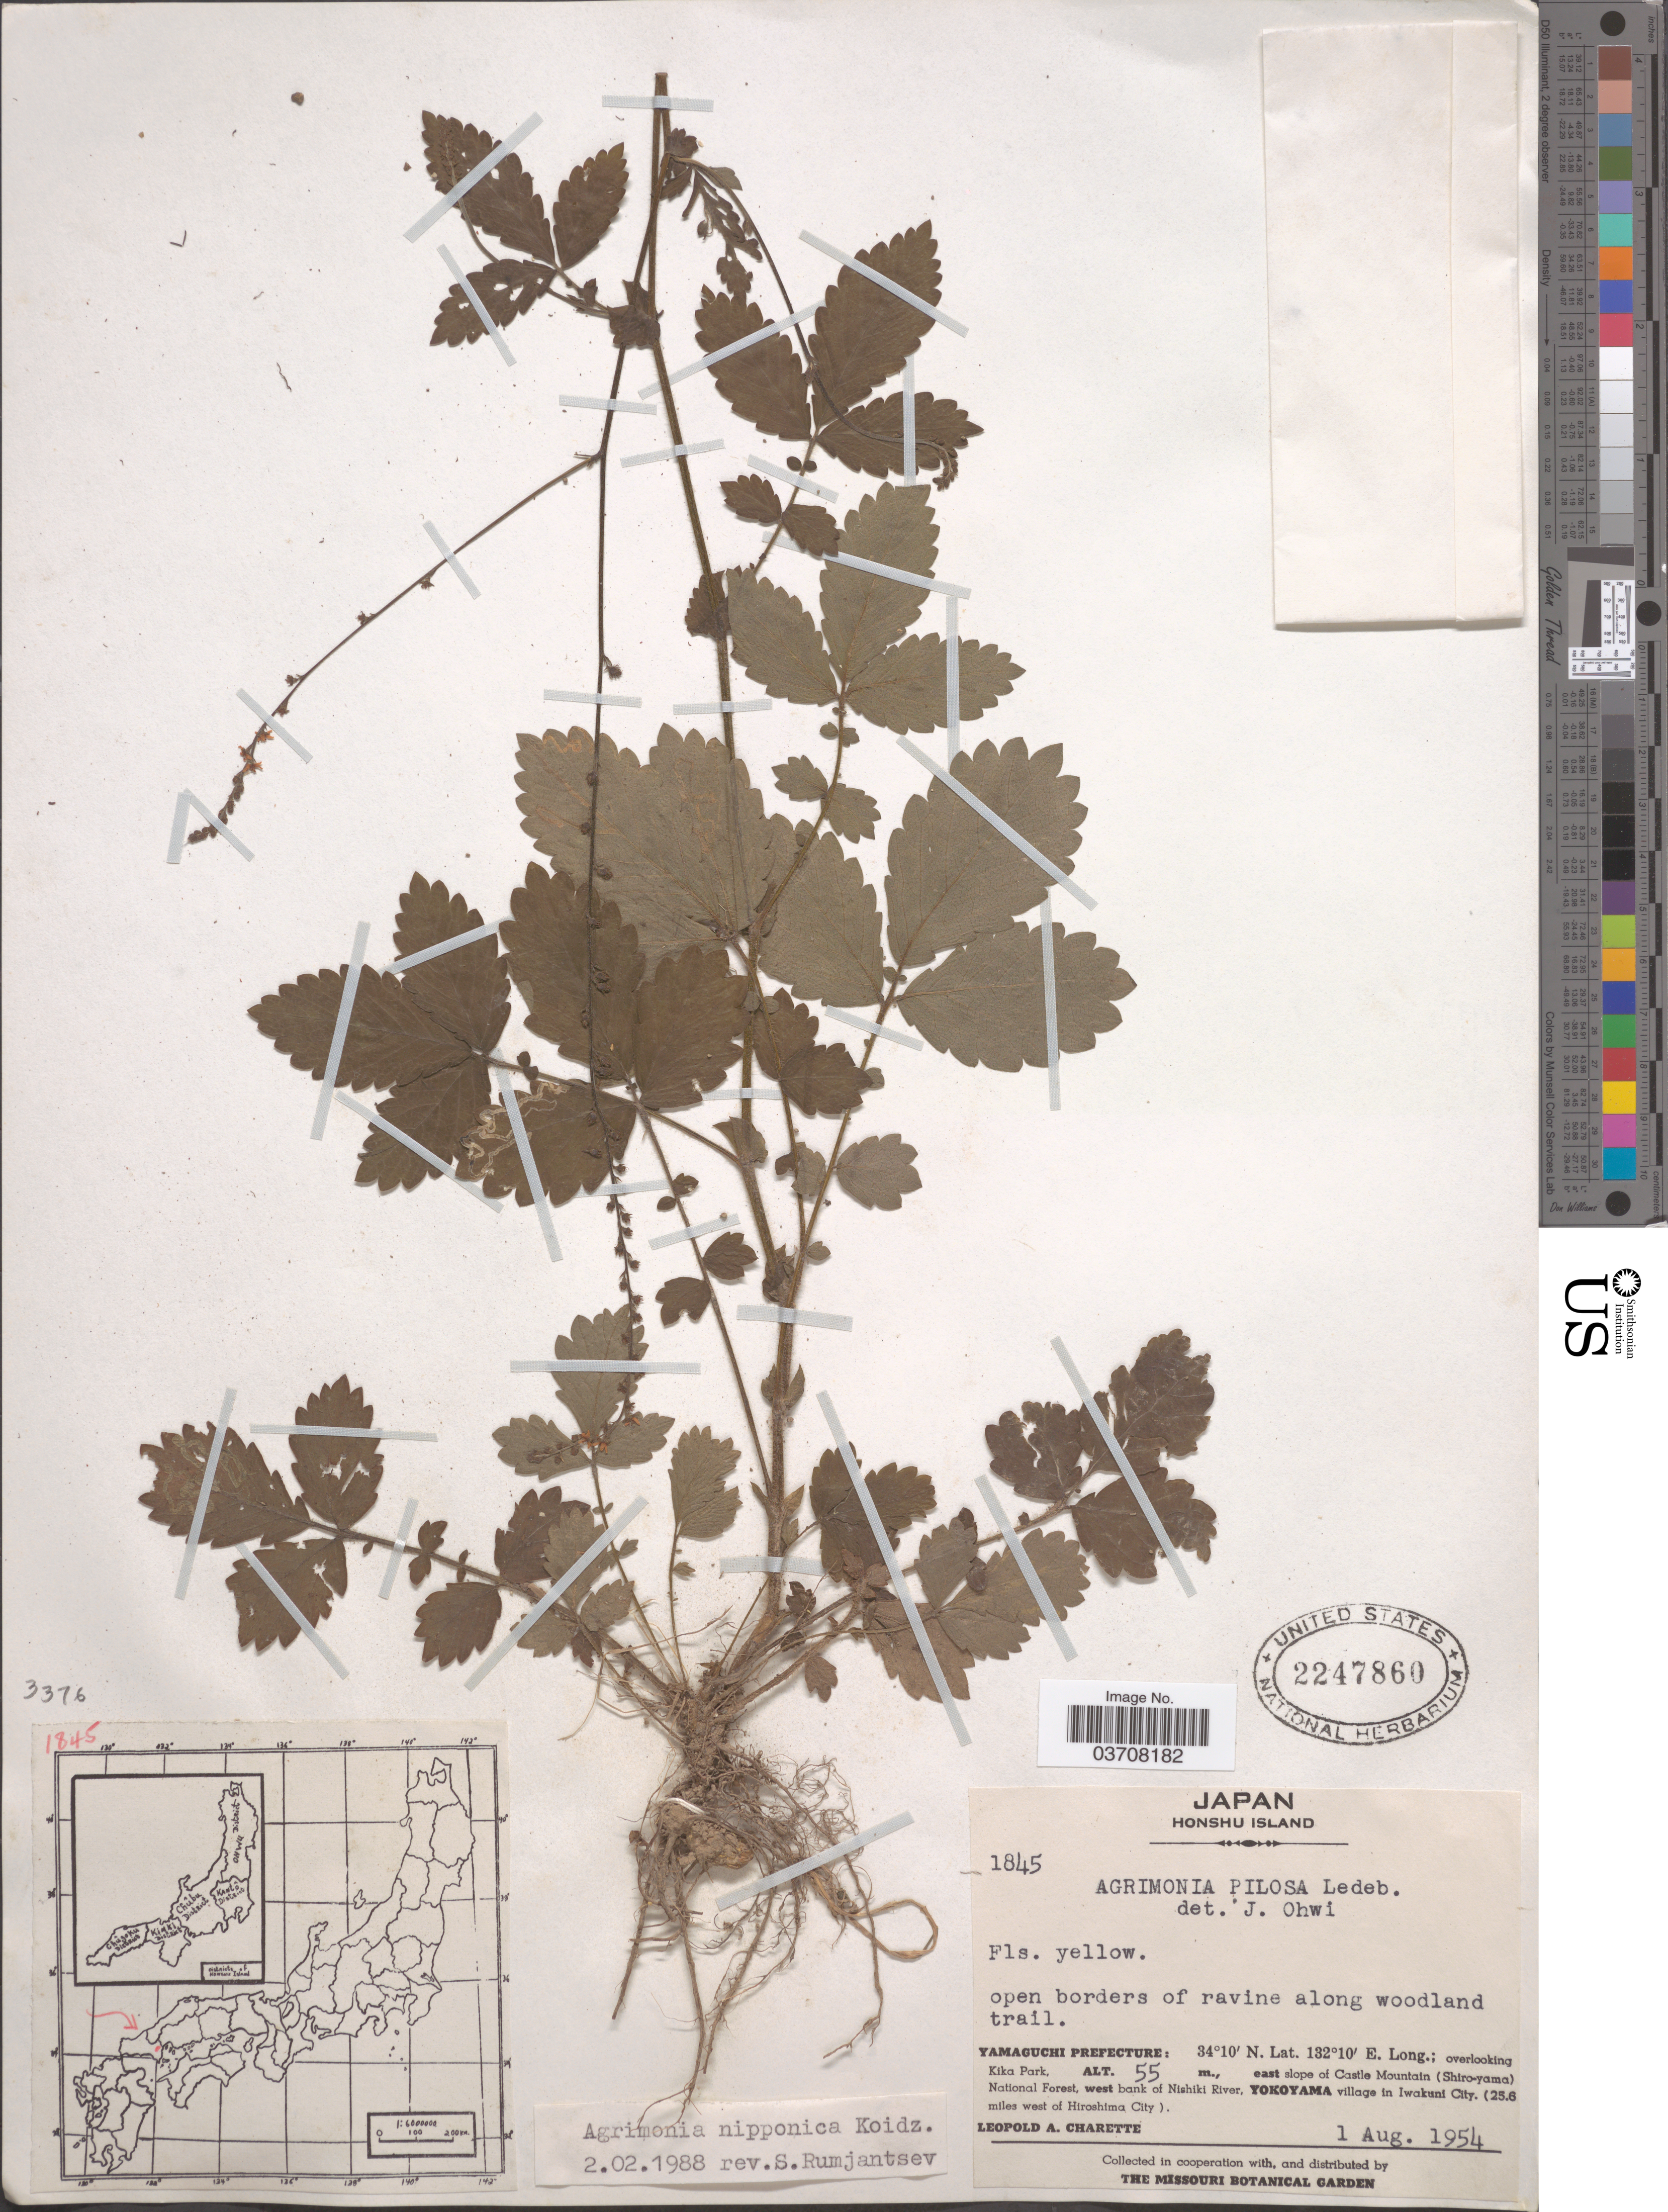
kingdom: Plantae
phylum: Tracheophyta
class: Magnoliopsida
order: Rosales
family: Rosaceae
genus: Agrimonia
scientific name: Agrimonia nipponica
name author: Koidz.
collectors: L. A. Charette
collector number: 1845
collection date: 1954-08-01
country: Japan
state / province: Yamaguti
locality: Honshu island. Yamaguchi Prefecture: overlooking Kika Park, east slope of Castle Mountain (Shiro-yama) National Forest, west bank of Nishiki River, Yokoyama village in Iwakuni City. (25.6 miles west of Hiroshima City).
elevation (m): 55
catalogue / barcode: US 2247860